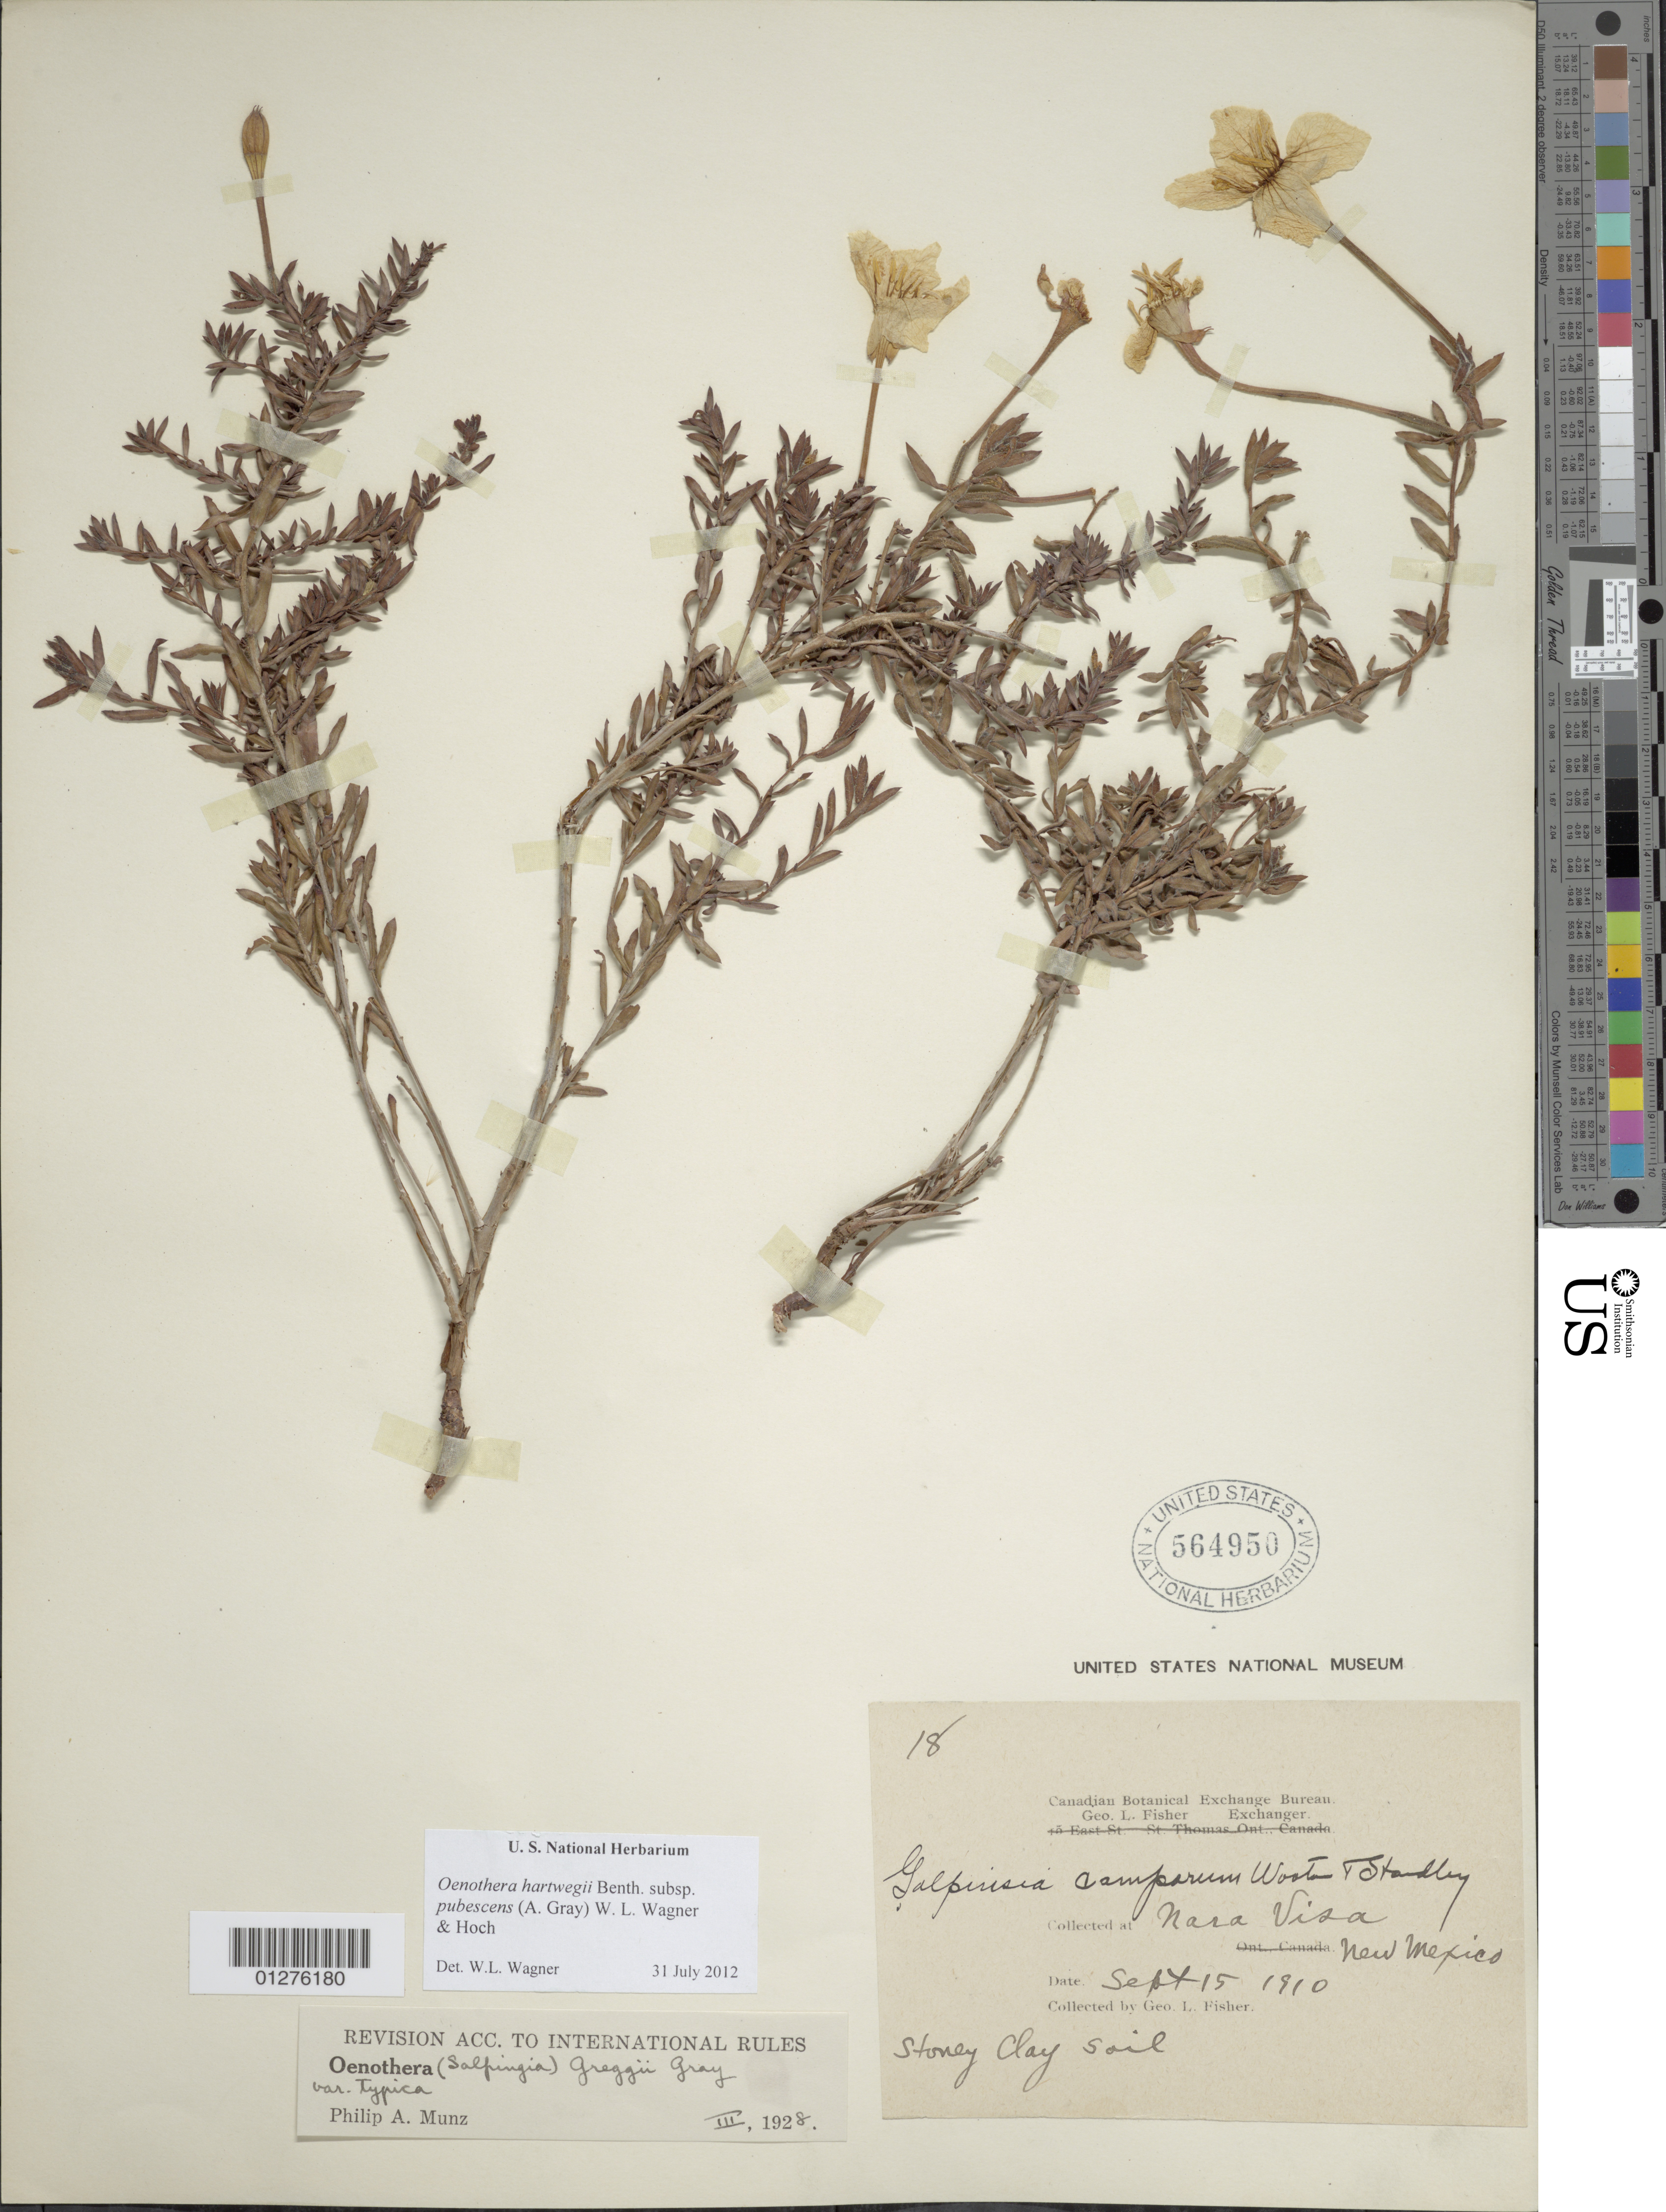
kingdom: Plantae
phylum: Tracheophyta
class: Magnoliopsida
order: Myrtales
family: Onagraceae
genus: Oenothera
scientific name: Oenothera hartwegii subsp. pubescens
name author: (A. Gray) W.L. Wagner & Hoch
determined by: Wagner, W. L., (BOT), Smithsonian Institution - National Museum of Natural History (UNITED STATES)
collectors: G. L. Fisher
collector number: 18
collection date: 1910-09-15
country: United States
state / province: New Mexico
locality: Nara visa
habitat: Stoney clay soil.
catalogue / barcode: US 564950